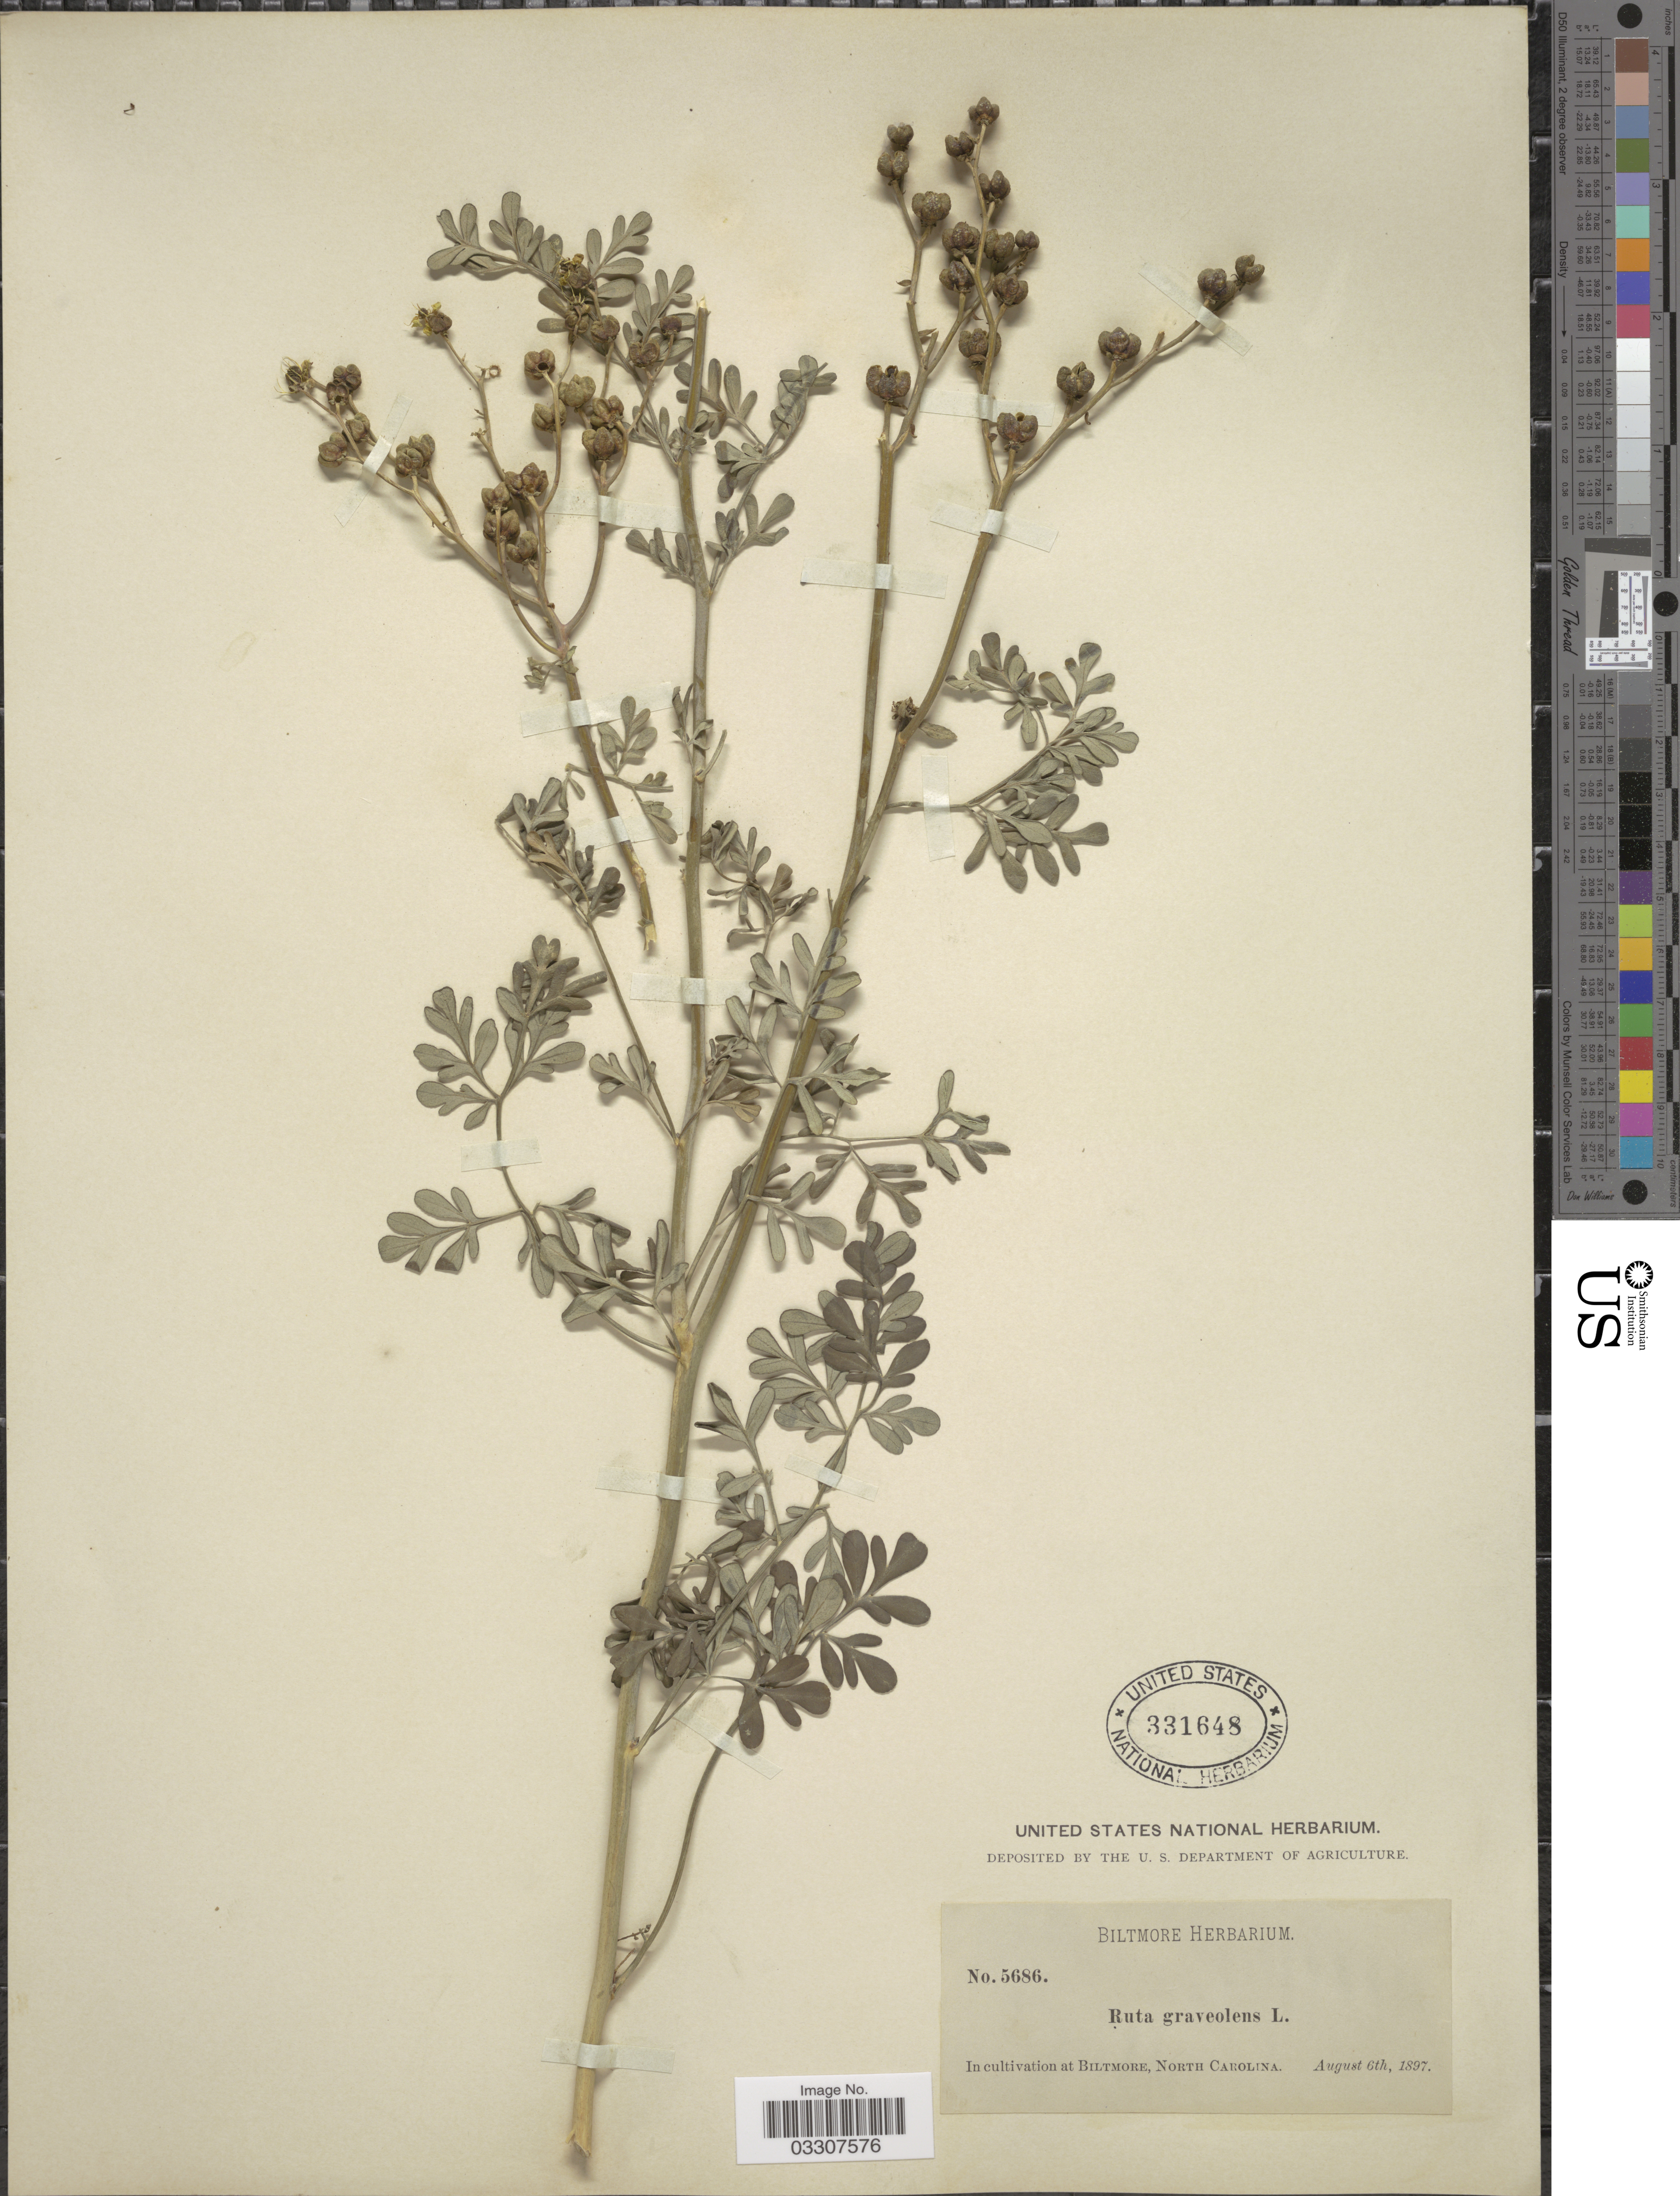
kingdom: Plantae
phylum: Tracheophyta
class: Magnoliopsida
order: Sapindales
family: Rutaceae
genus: Ruta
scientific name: Ruta graveolens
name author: L.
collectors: ex herb. Biltmore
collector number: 5686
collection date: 1897-08-06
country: United States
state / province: North Carolina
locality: In cultivation at Biltmore.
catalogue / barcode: US 331648